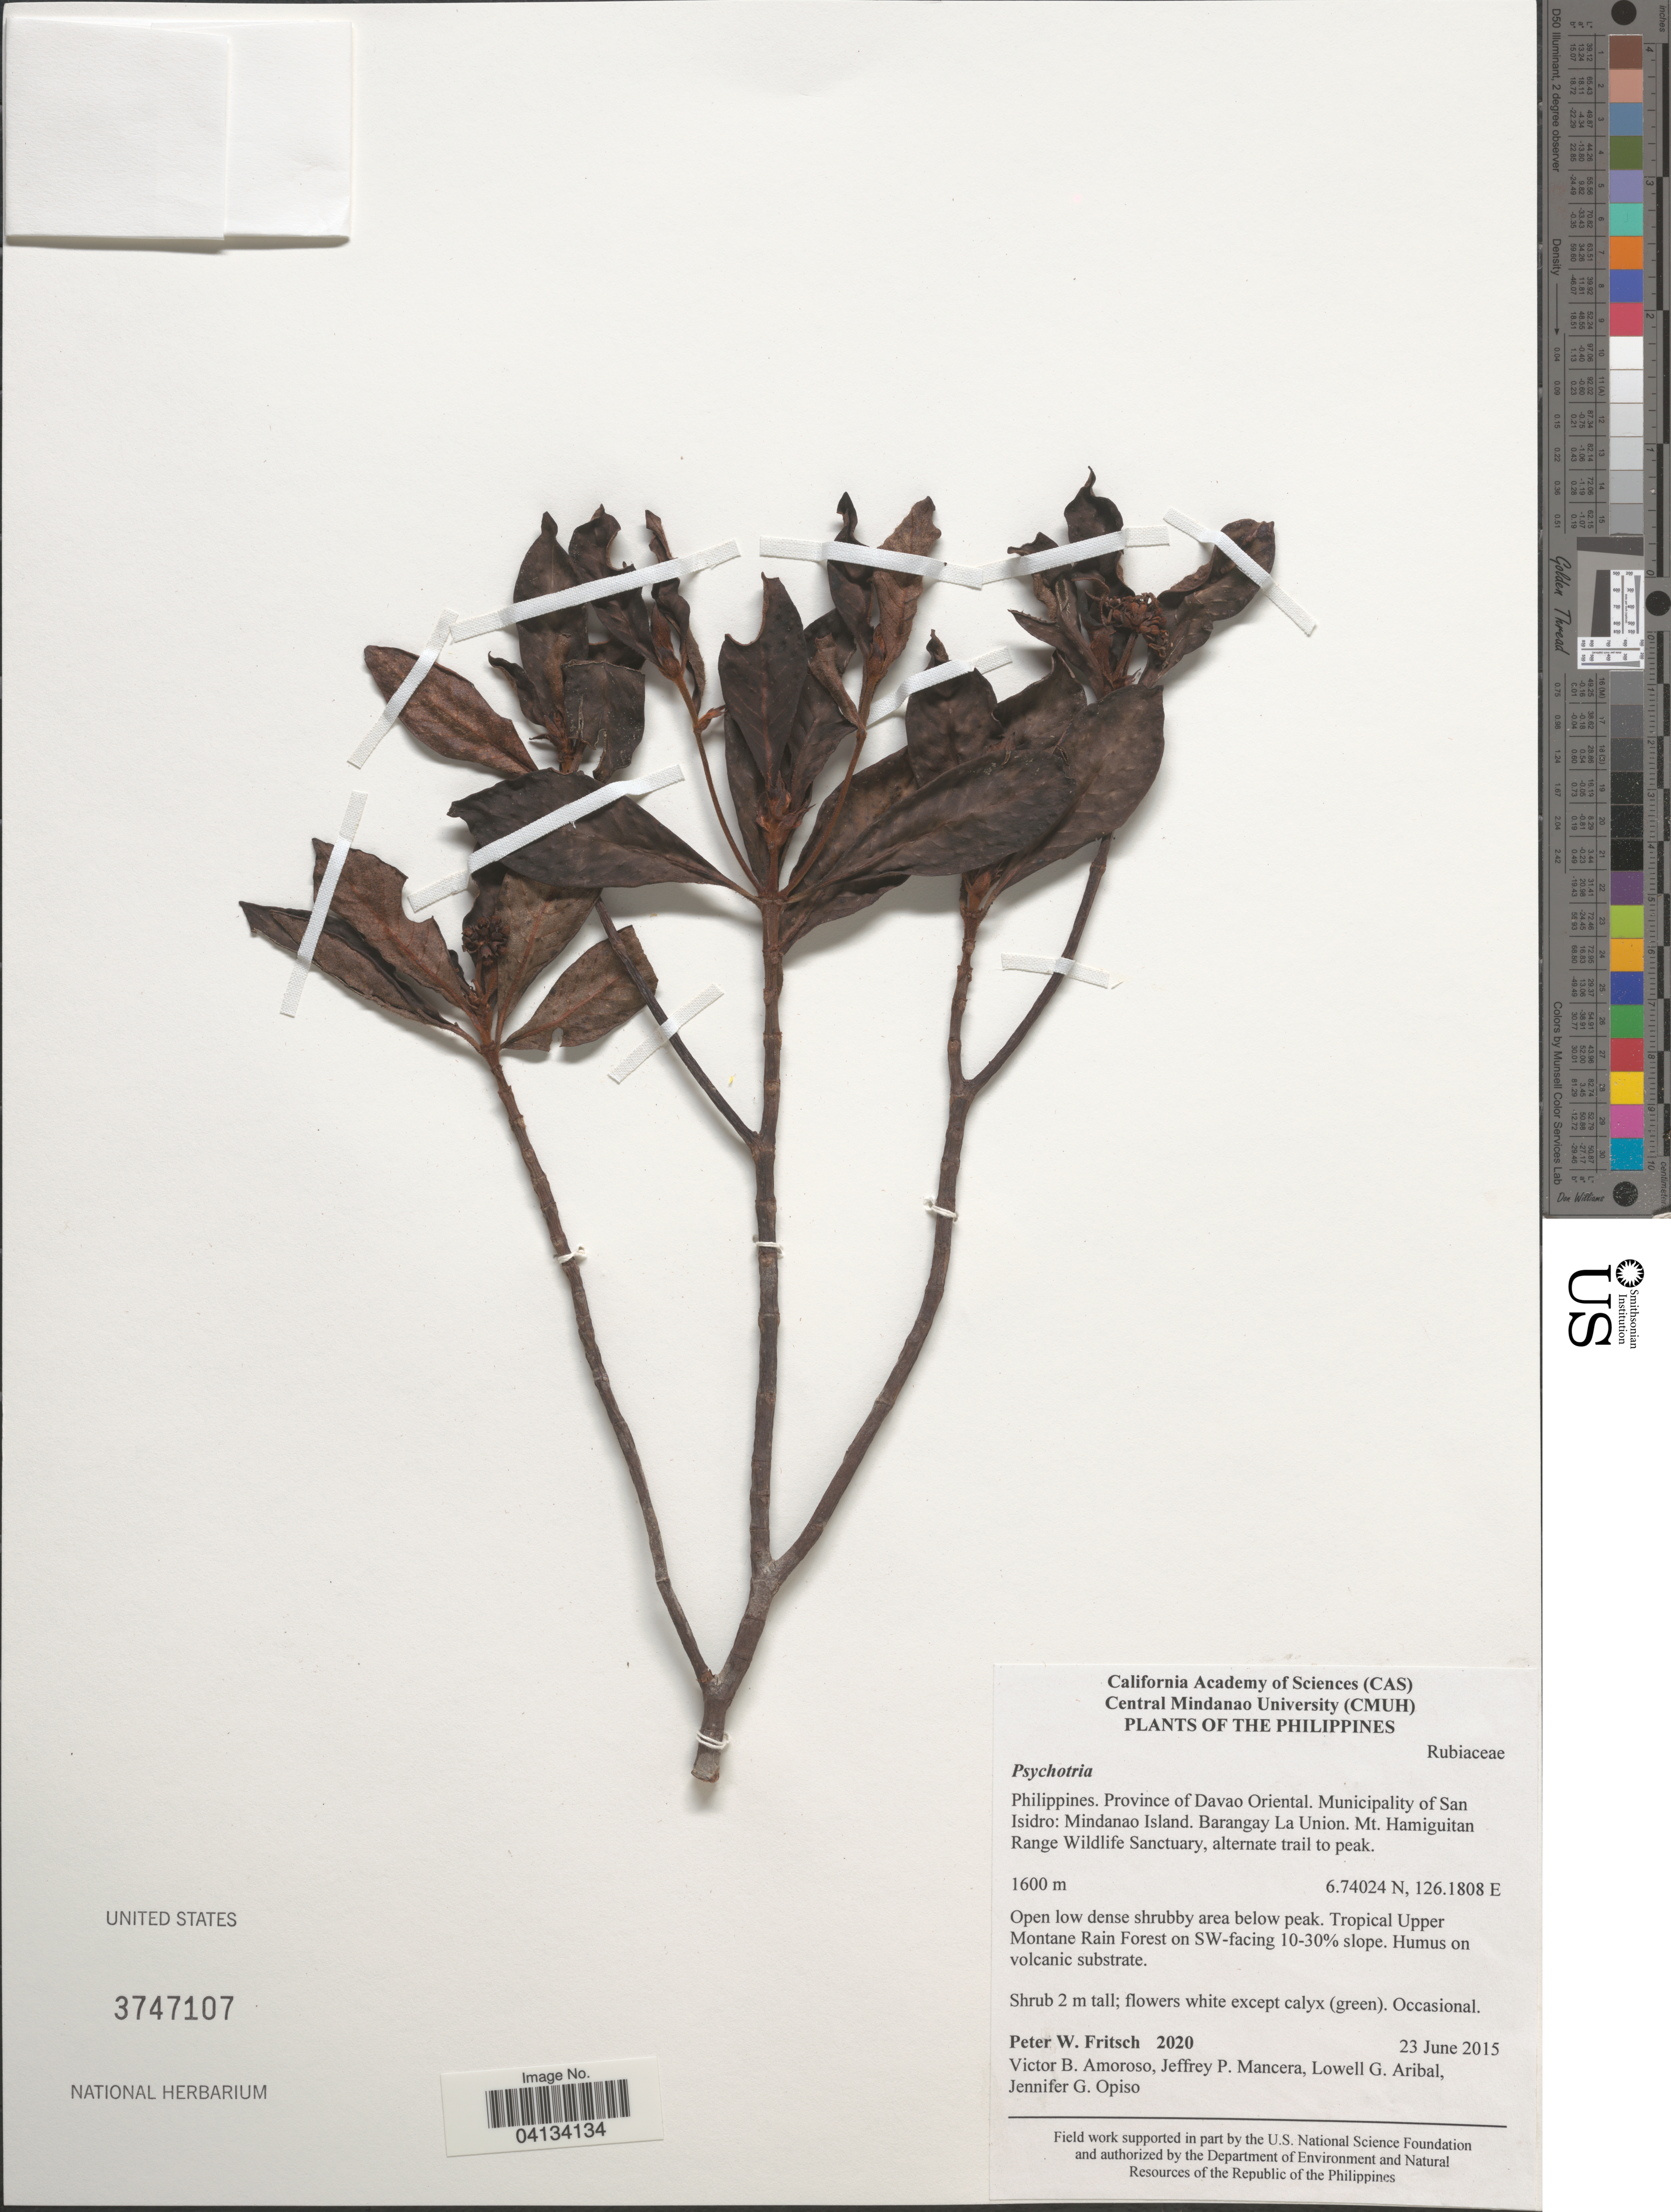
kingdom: Plantae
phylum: Tracheophyta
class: Magnoliopsida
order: Gentianales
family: Rubiaceae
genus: Psychotria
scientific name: Psychotria sp.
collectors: P. W. Fritsch, V. Amoroso, J. Mancera, L. Aribal & J. Opiso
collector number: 2020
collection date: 2015-06-23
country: Philippines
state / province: Davao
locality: Province of Davao Oriental. Municipality of San Isidro: Mindanao Island. Barangay La Union. Mt. Hamiguitan Range Wildlife Sanctuary. Tropical Upper Montane Rain Forest on SW-facing 10-30% slope.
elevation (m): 1600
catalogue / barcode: US 3747107